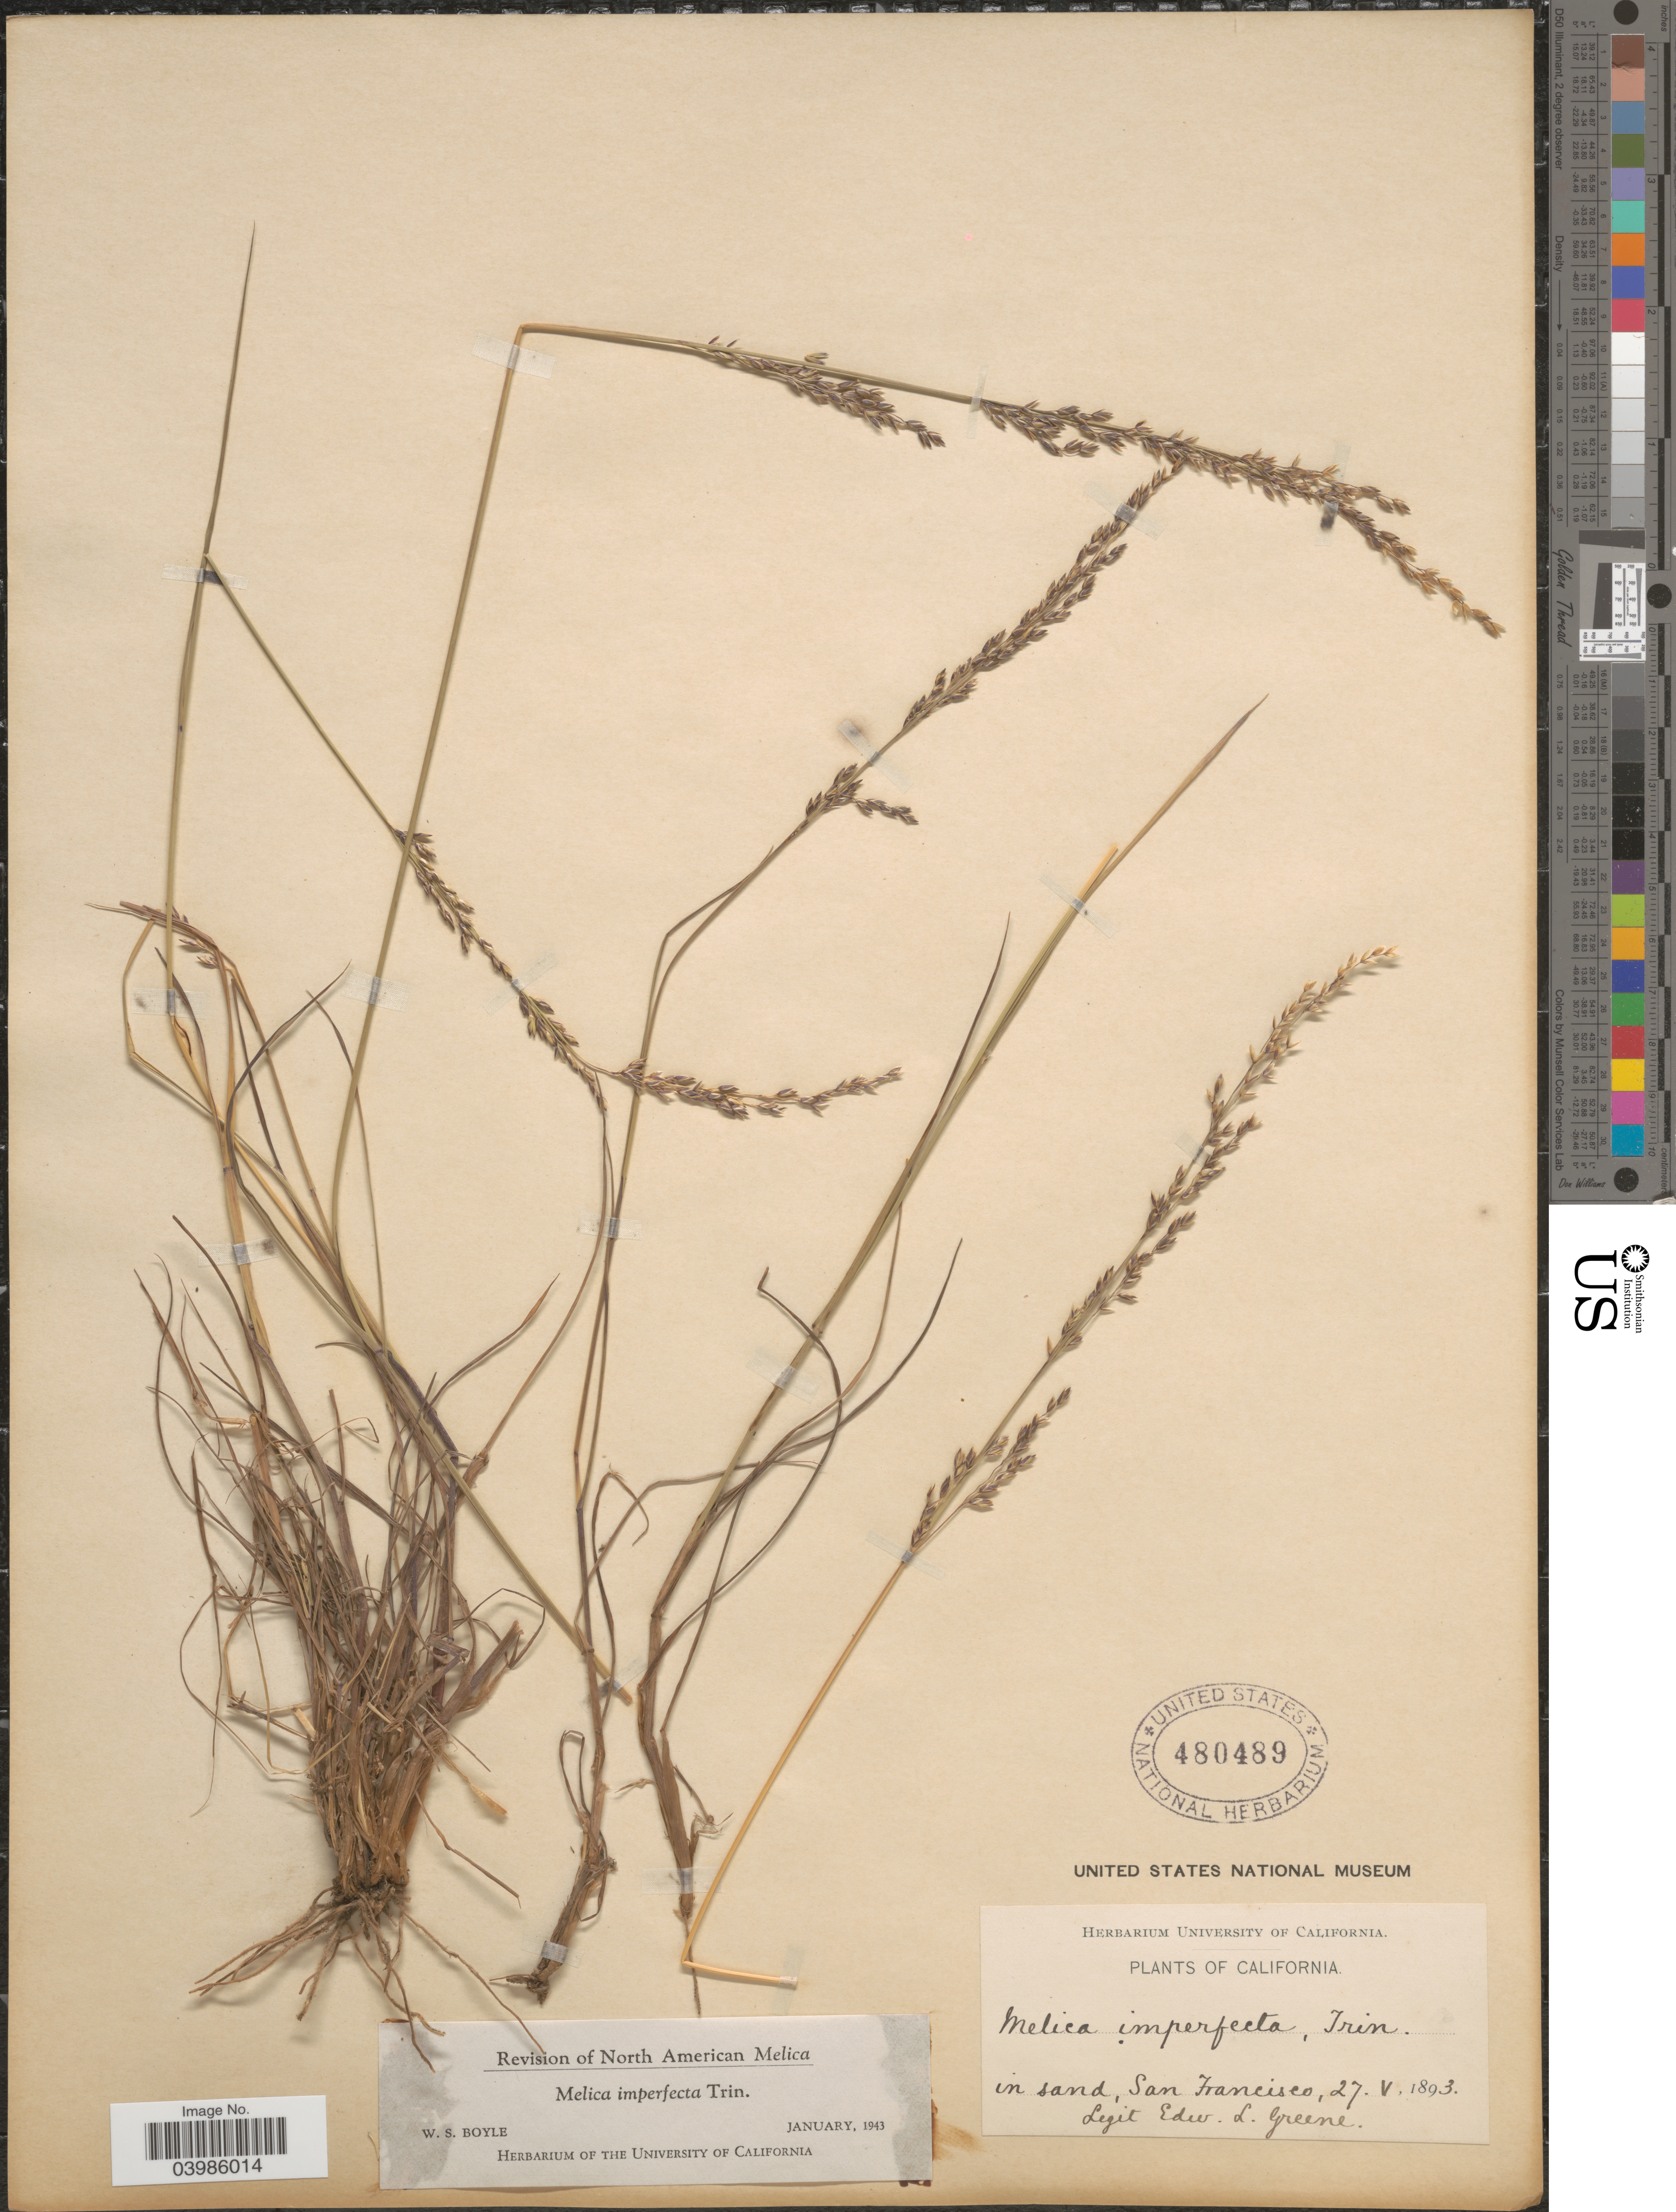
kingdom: Plantae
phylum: Tracheophyta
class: Liliopsida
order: Poales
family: Poaceae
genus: Melica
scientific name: Melica imperfecta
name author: Trin.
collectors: E. L. Greene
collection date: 1893-05-27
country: United States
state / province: California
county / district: San Francisco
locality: In sand, San Francisco.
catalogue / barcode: US 480489